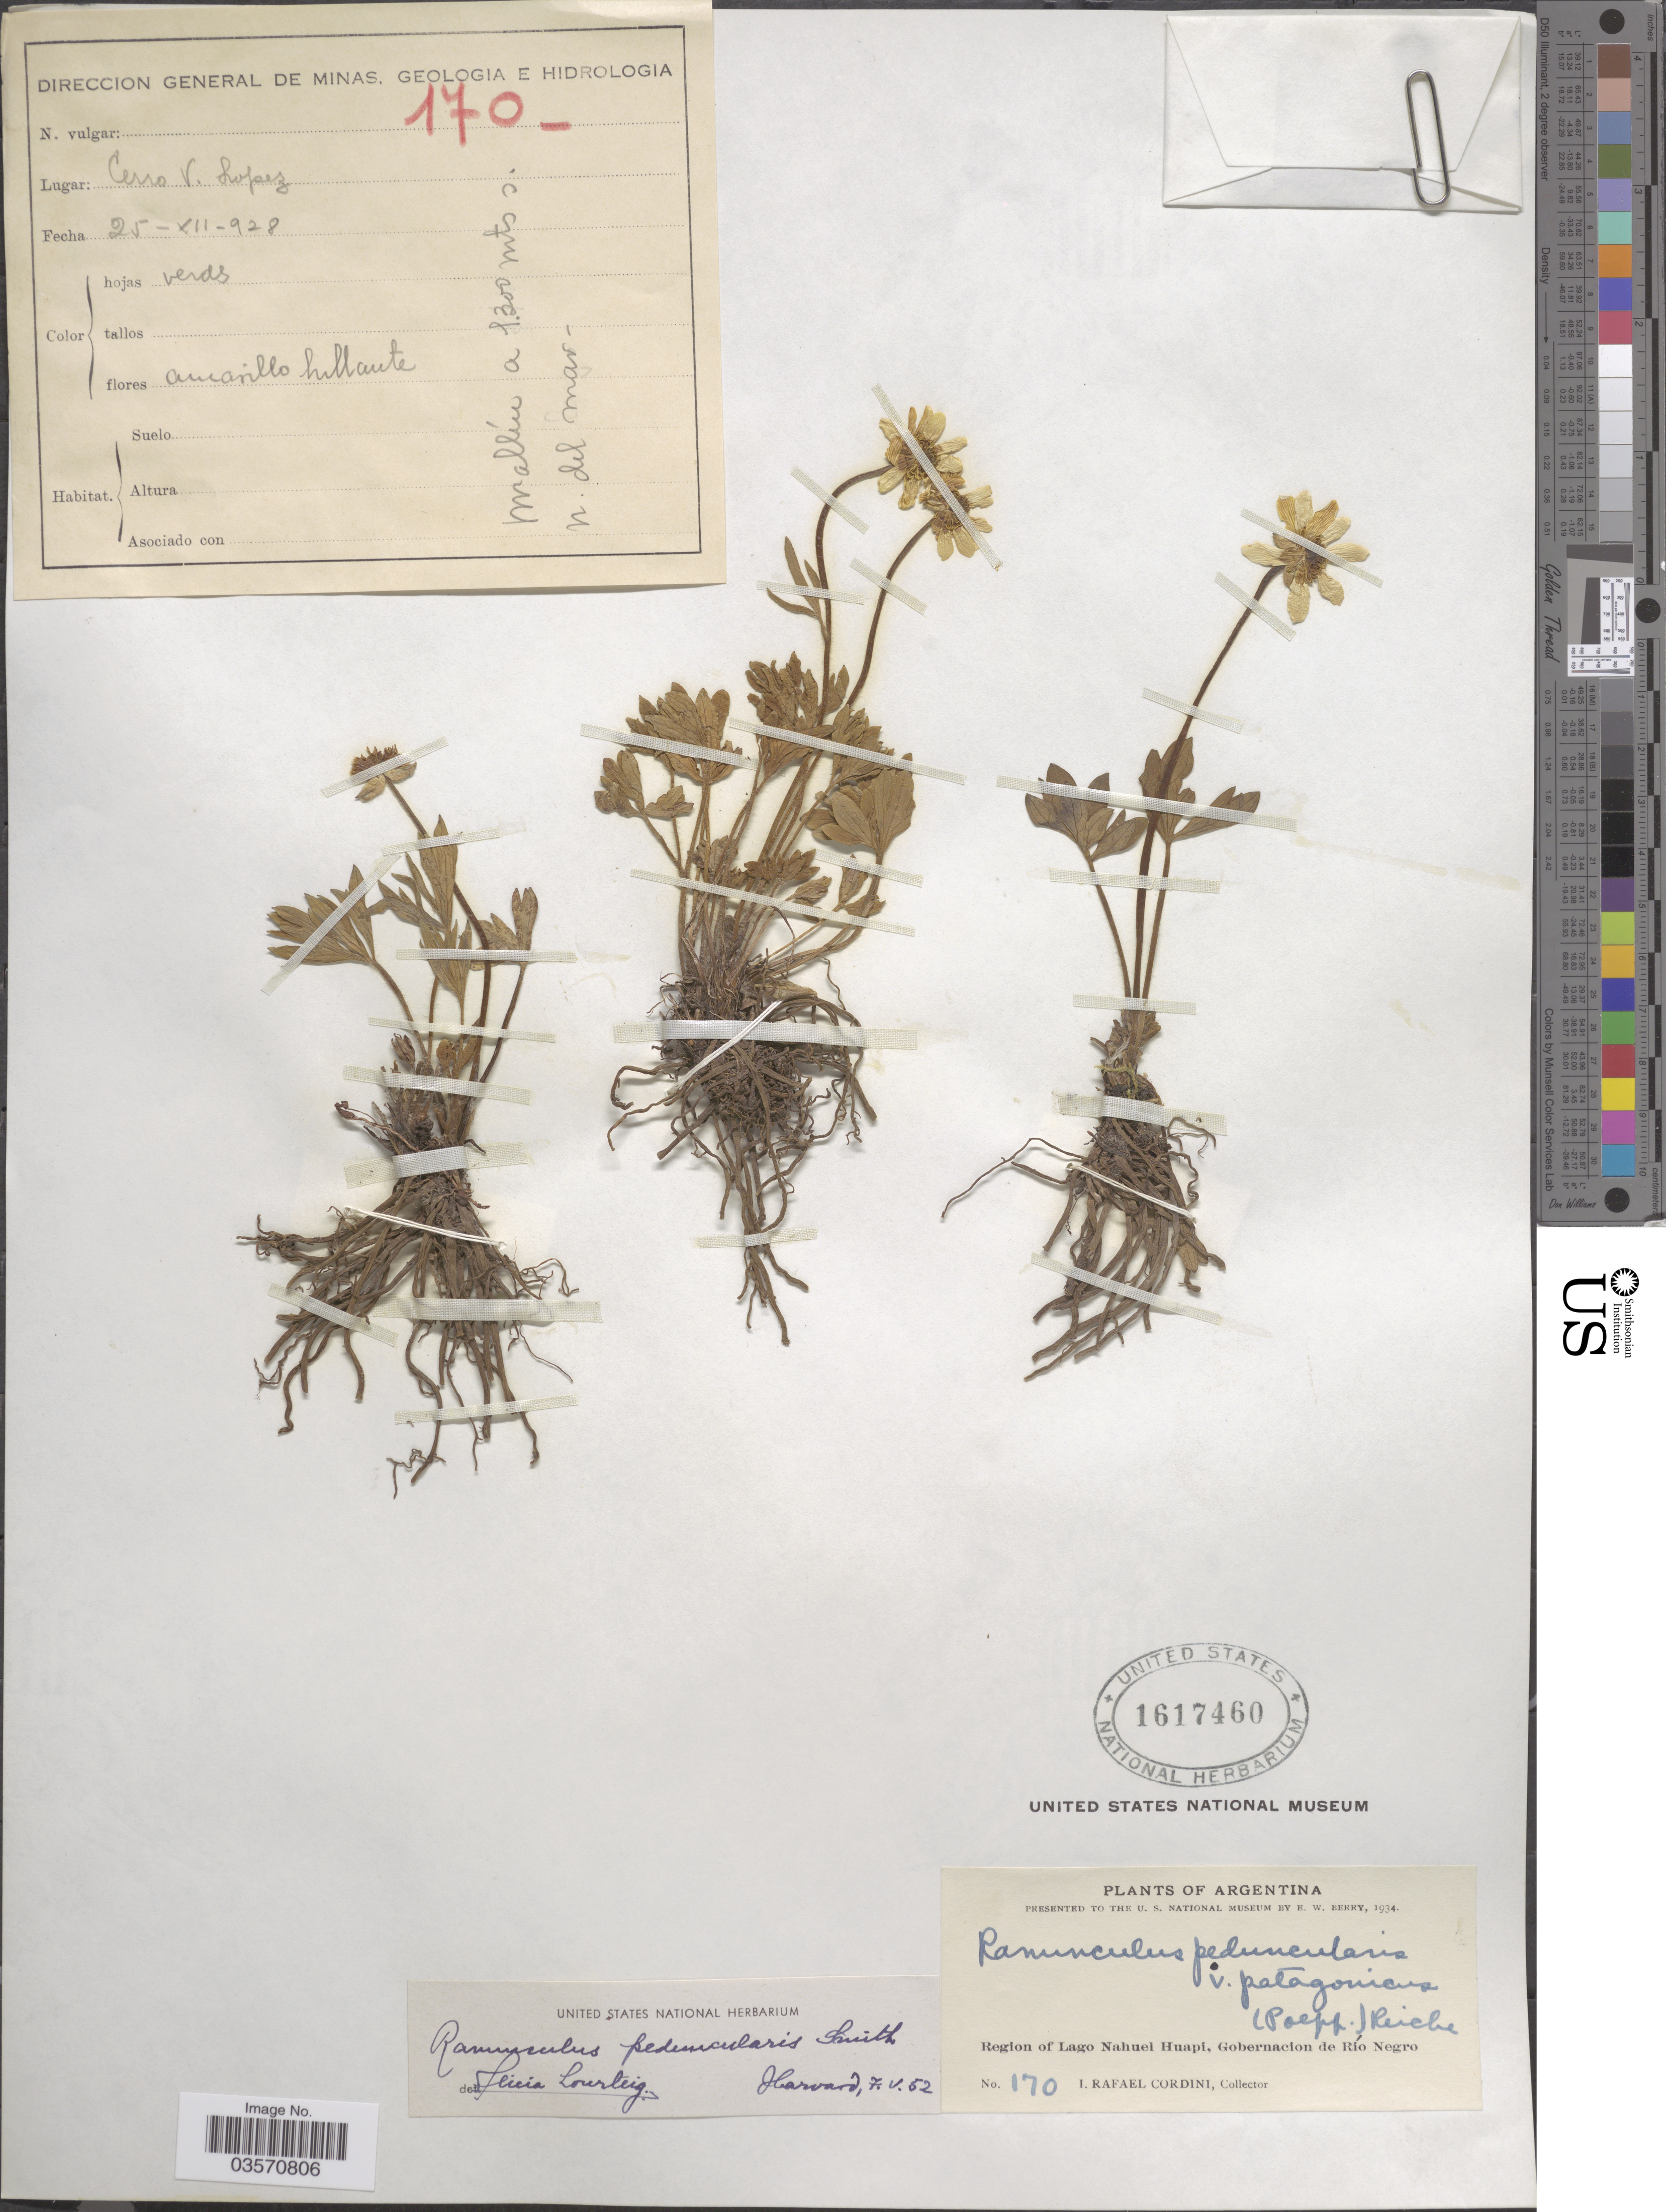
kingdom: Plantae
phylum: Tracheophyta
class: Magnoliopsida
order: Ranunculales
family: Ranunculaceae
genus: Ranunculus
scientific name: Ranunculus peduncularis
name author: Sm.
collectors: I. Cordini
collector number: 170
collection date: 1928-12-25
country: Argentina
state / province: Rio Negro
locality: Region of Lago Nahuel Haupi, Gobernacion de Río Negro.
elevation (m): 1300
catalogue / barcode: US 1617460